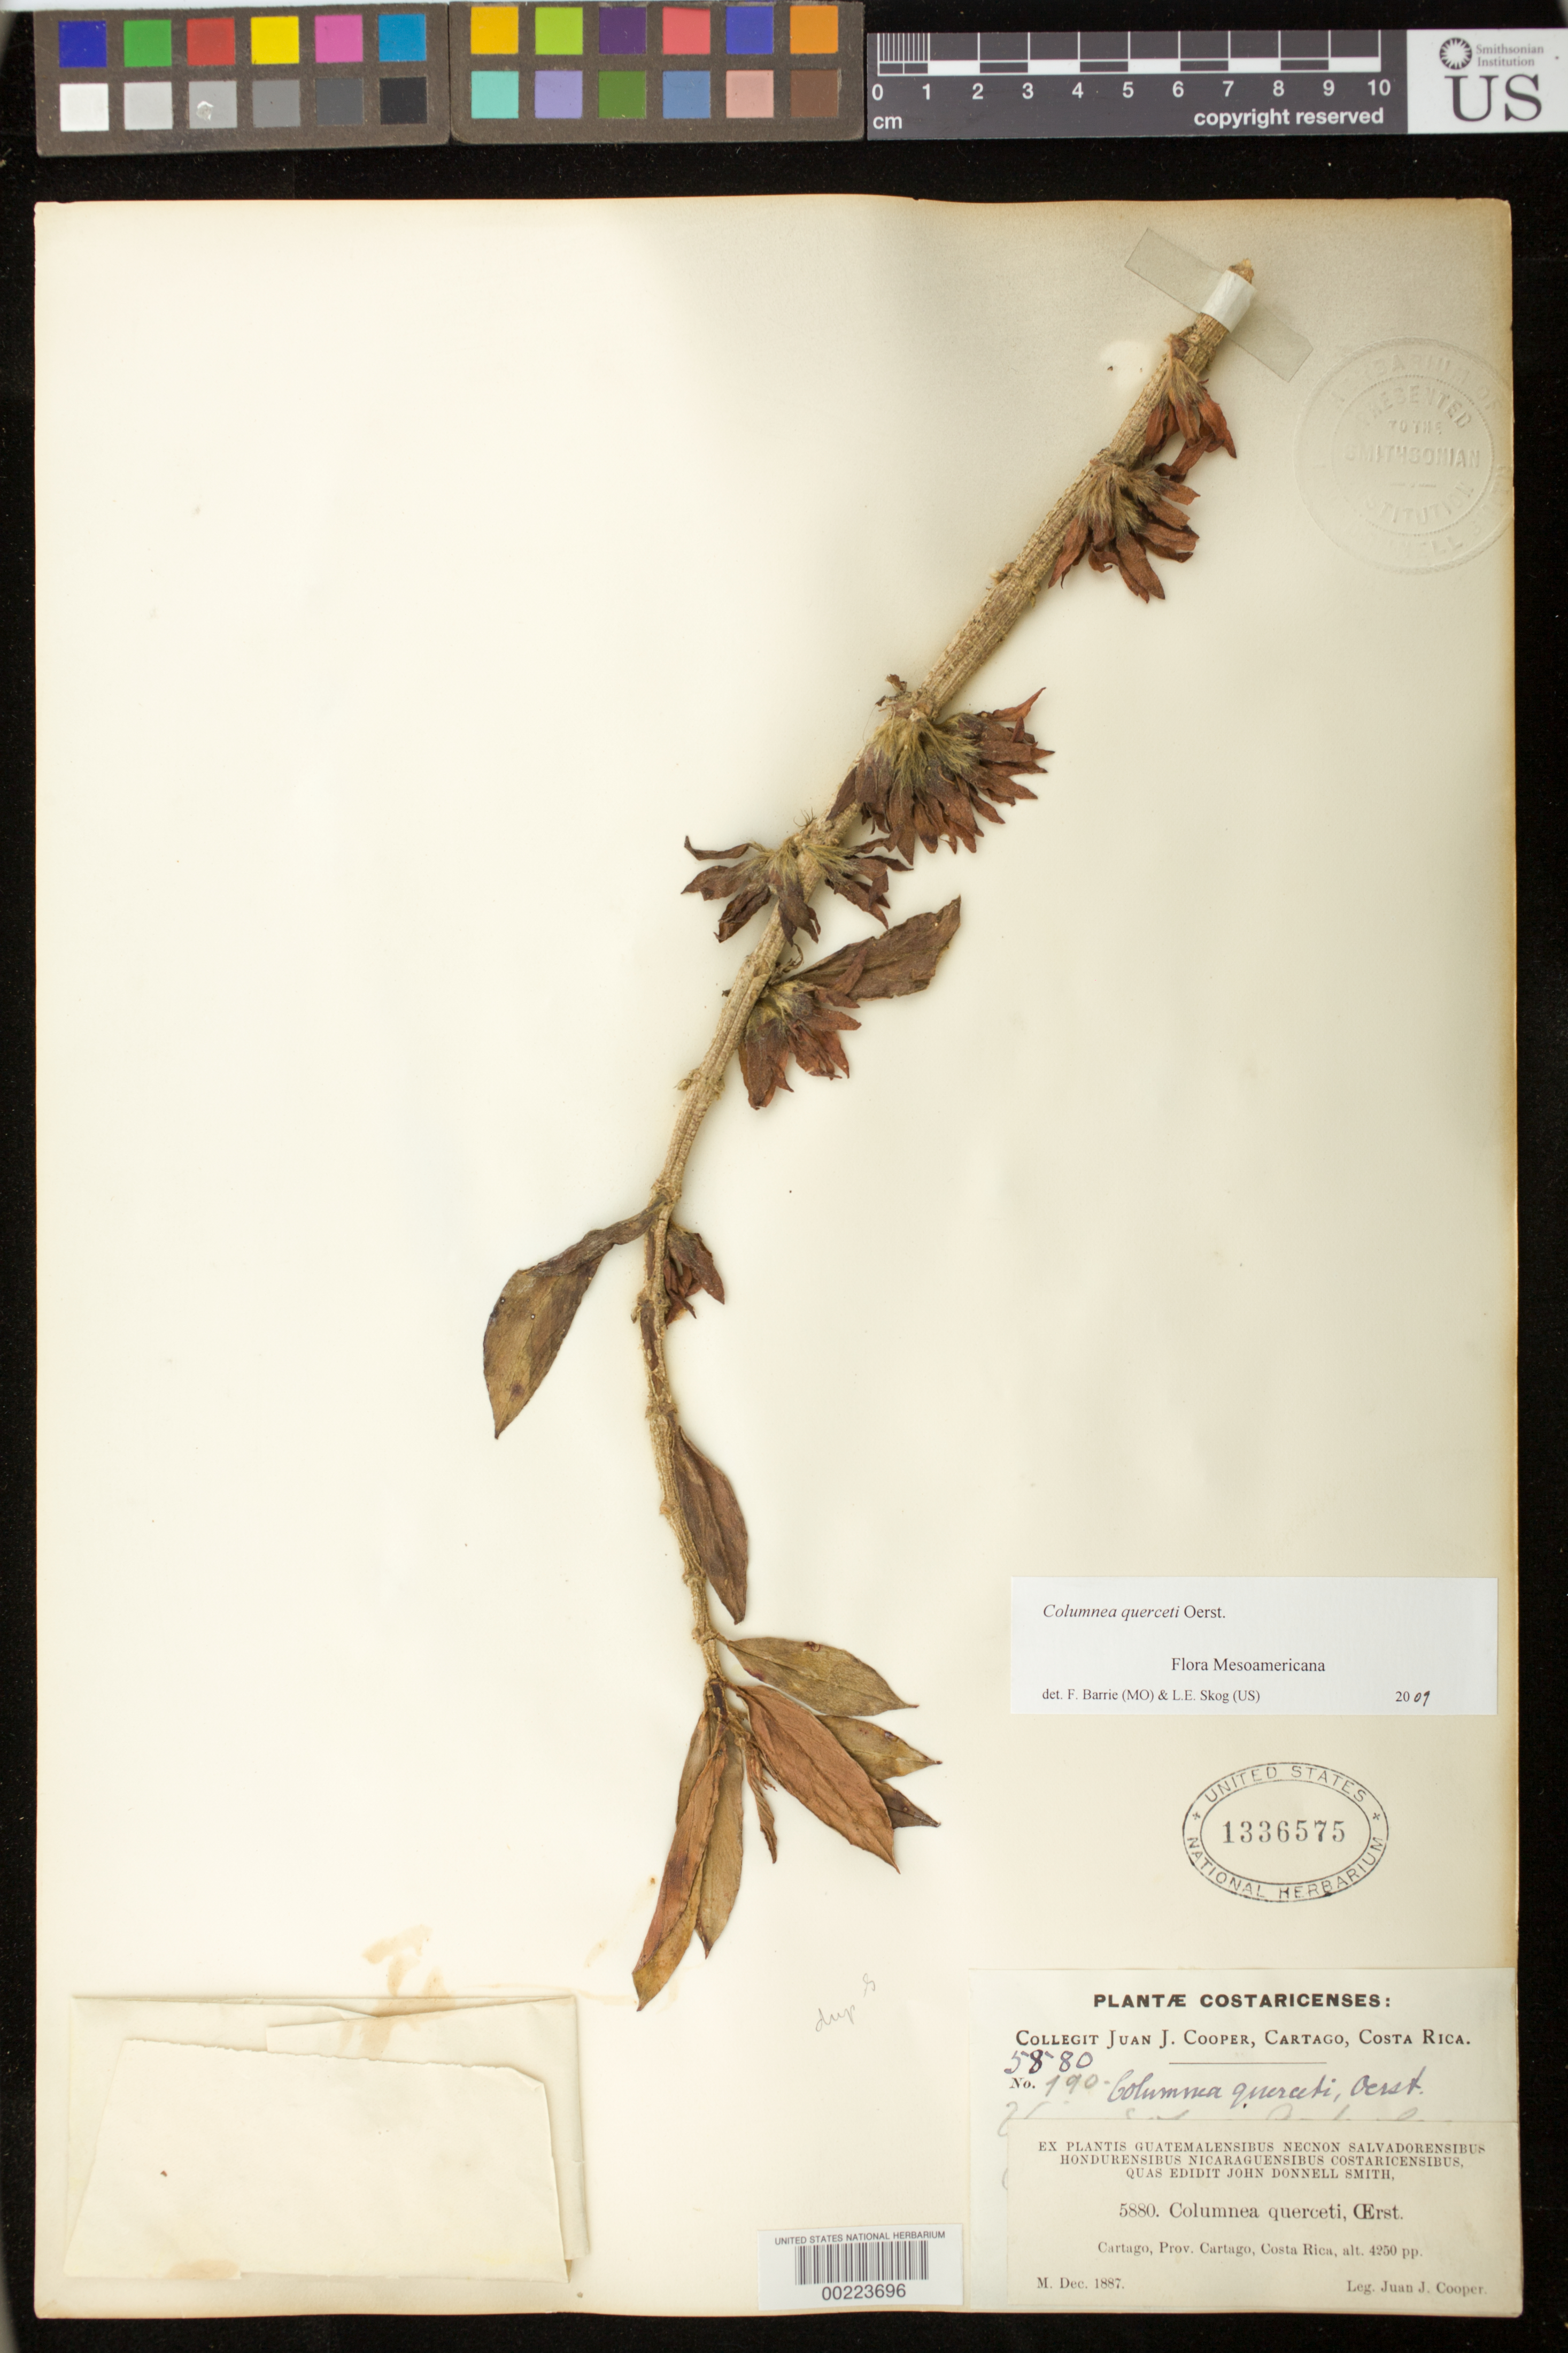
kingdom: Plantae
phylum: Tracheophyta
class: Magnoliopsida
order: Lamiales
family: Gesneriaceae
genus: Columnea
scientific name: Columnea querceti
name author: Oerst.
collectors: J. J. Cooper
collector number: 5880 /190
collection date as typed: Dec 1887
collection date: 1887-12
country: Costa Rica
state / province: Cartago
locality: Cartago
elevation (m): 1295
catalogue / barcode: US 1336575